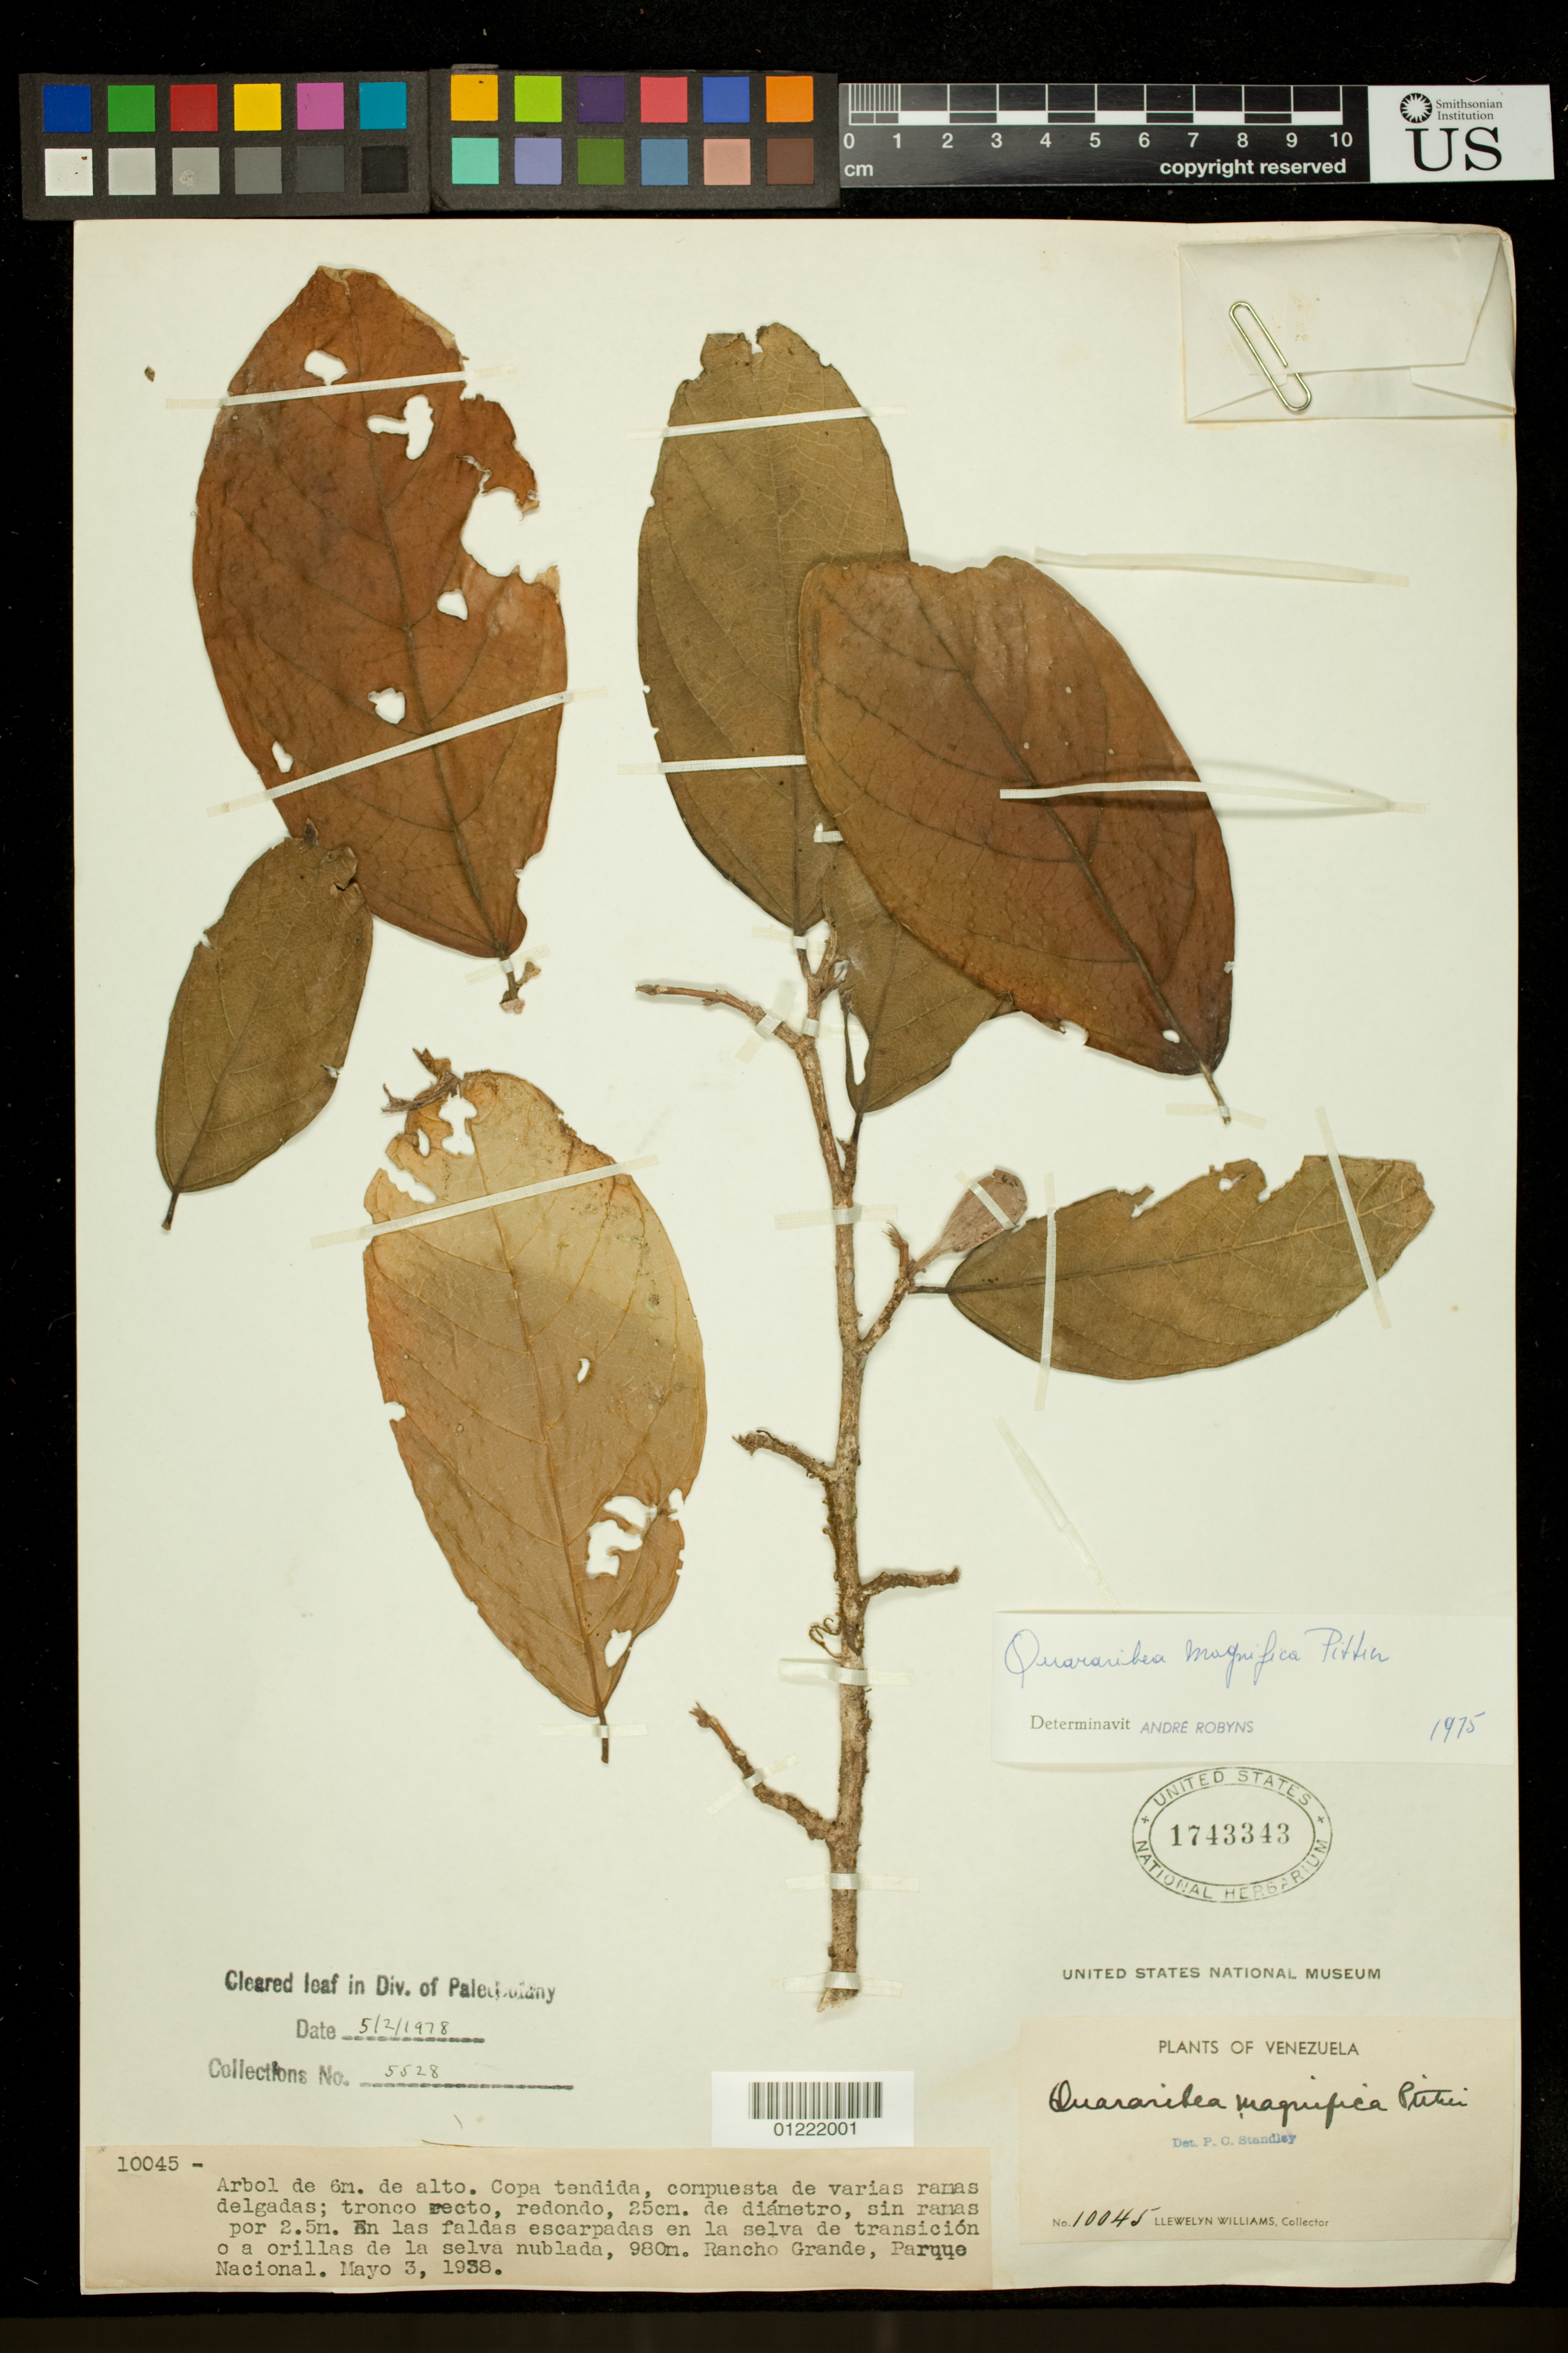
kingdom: Plantae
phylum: Tracheophyta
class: Magnoliopsida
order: Malvales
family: Malvaceae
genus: Quararibea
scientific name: Quararibea magnifica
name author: Pittier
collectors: Ll. Williams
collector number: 10045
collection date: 1938-05-03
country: Venezuela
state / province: Aragua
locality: Rancho Grande, Parque Nacional.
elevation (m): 980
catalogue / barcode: US 1743343